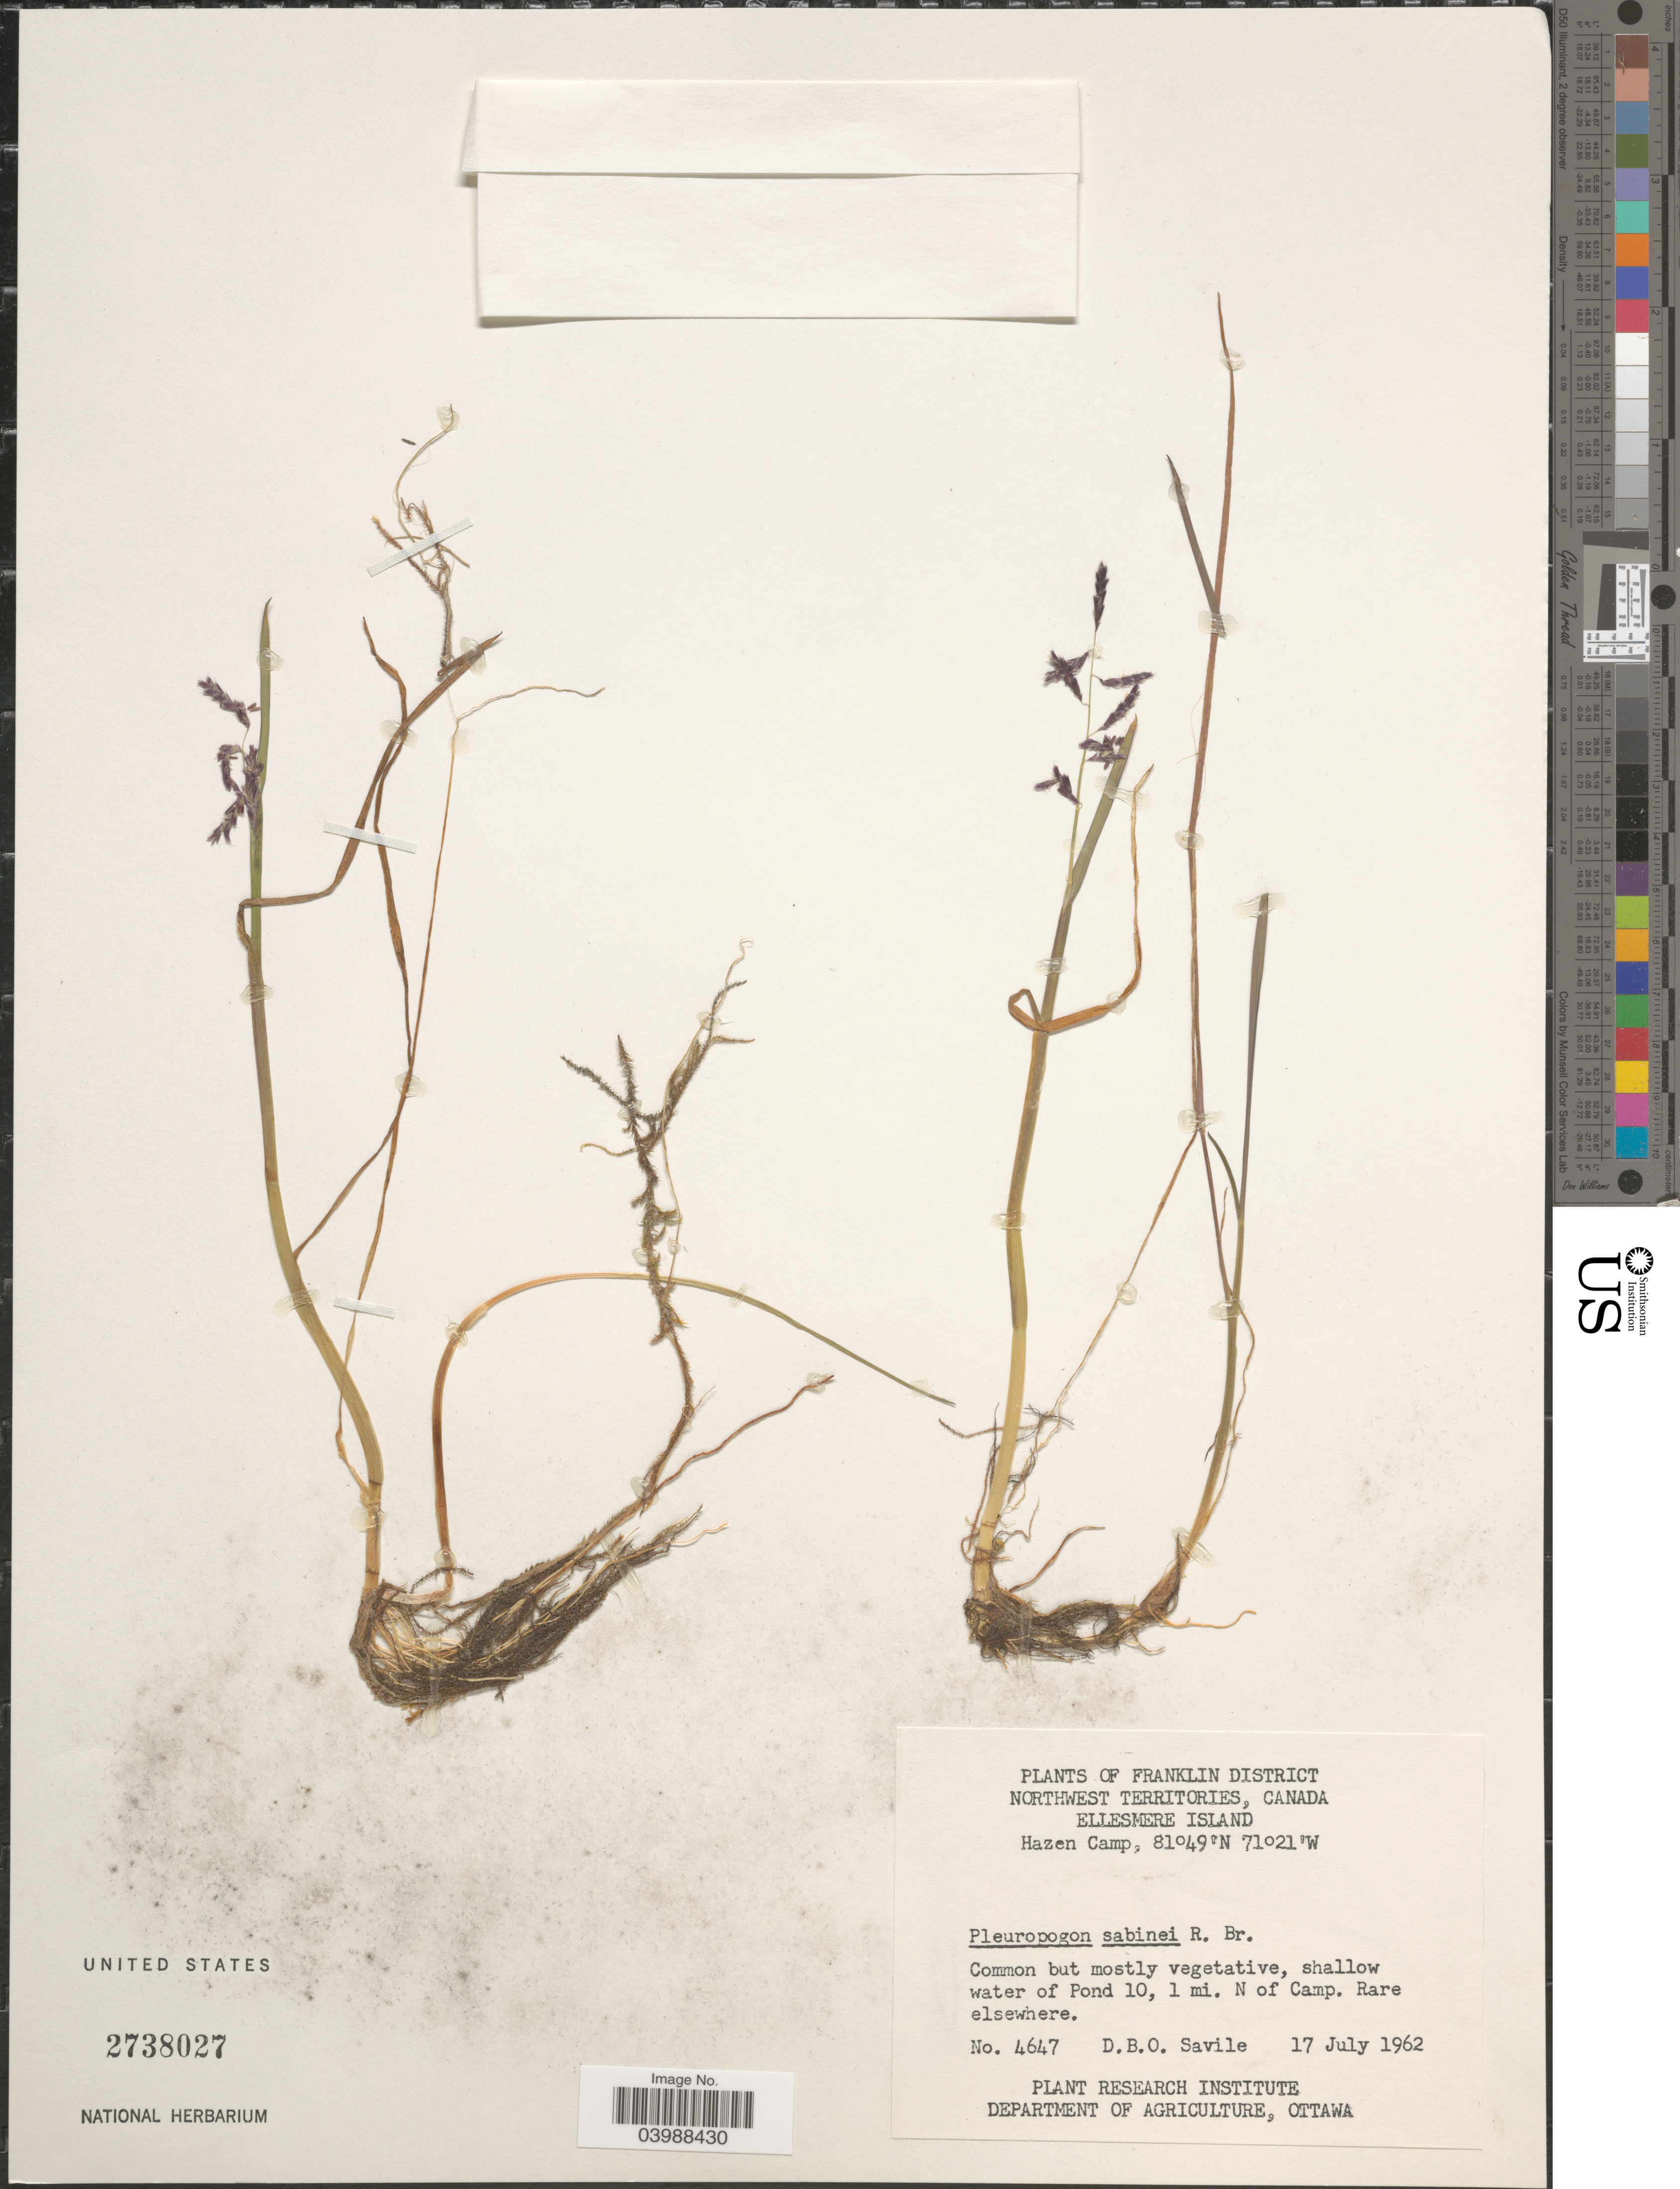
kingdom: Plantae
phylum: Tracheophyta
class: Liliopsida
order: Poales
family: Poaceae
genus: Pleuropogon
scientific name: Pleuropogon sabinei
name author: R. Br.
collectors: D. Savile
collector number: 4647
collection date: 1962-07-17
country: Canada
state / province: Northwest Territories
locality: Franklin District. Ellesmere Island. Hazen Camp. Shallow water of Pond 10, 1 mi. N of Camp.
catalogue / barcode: US 2738027